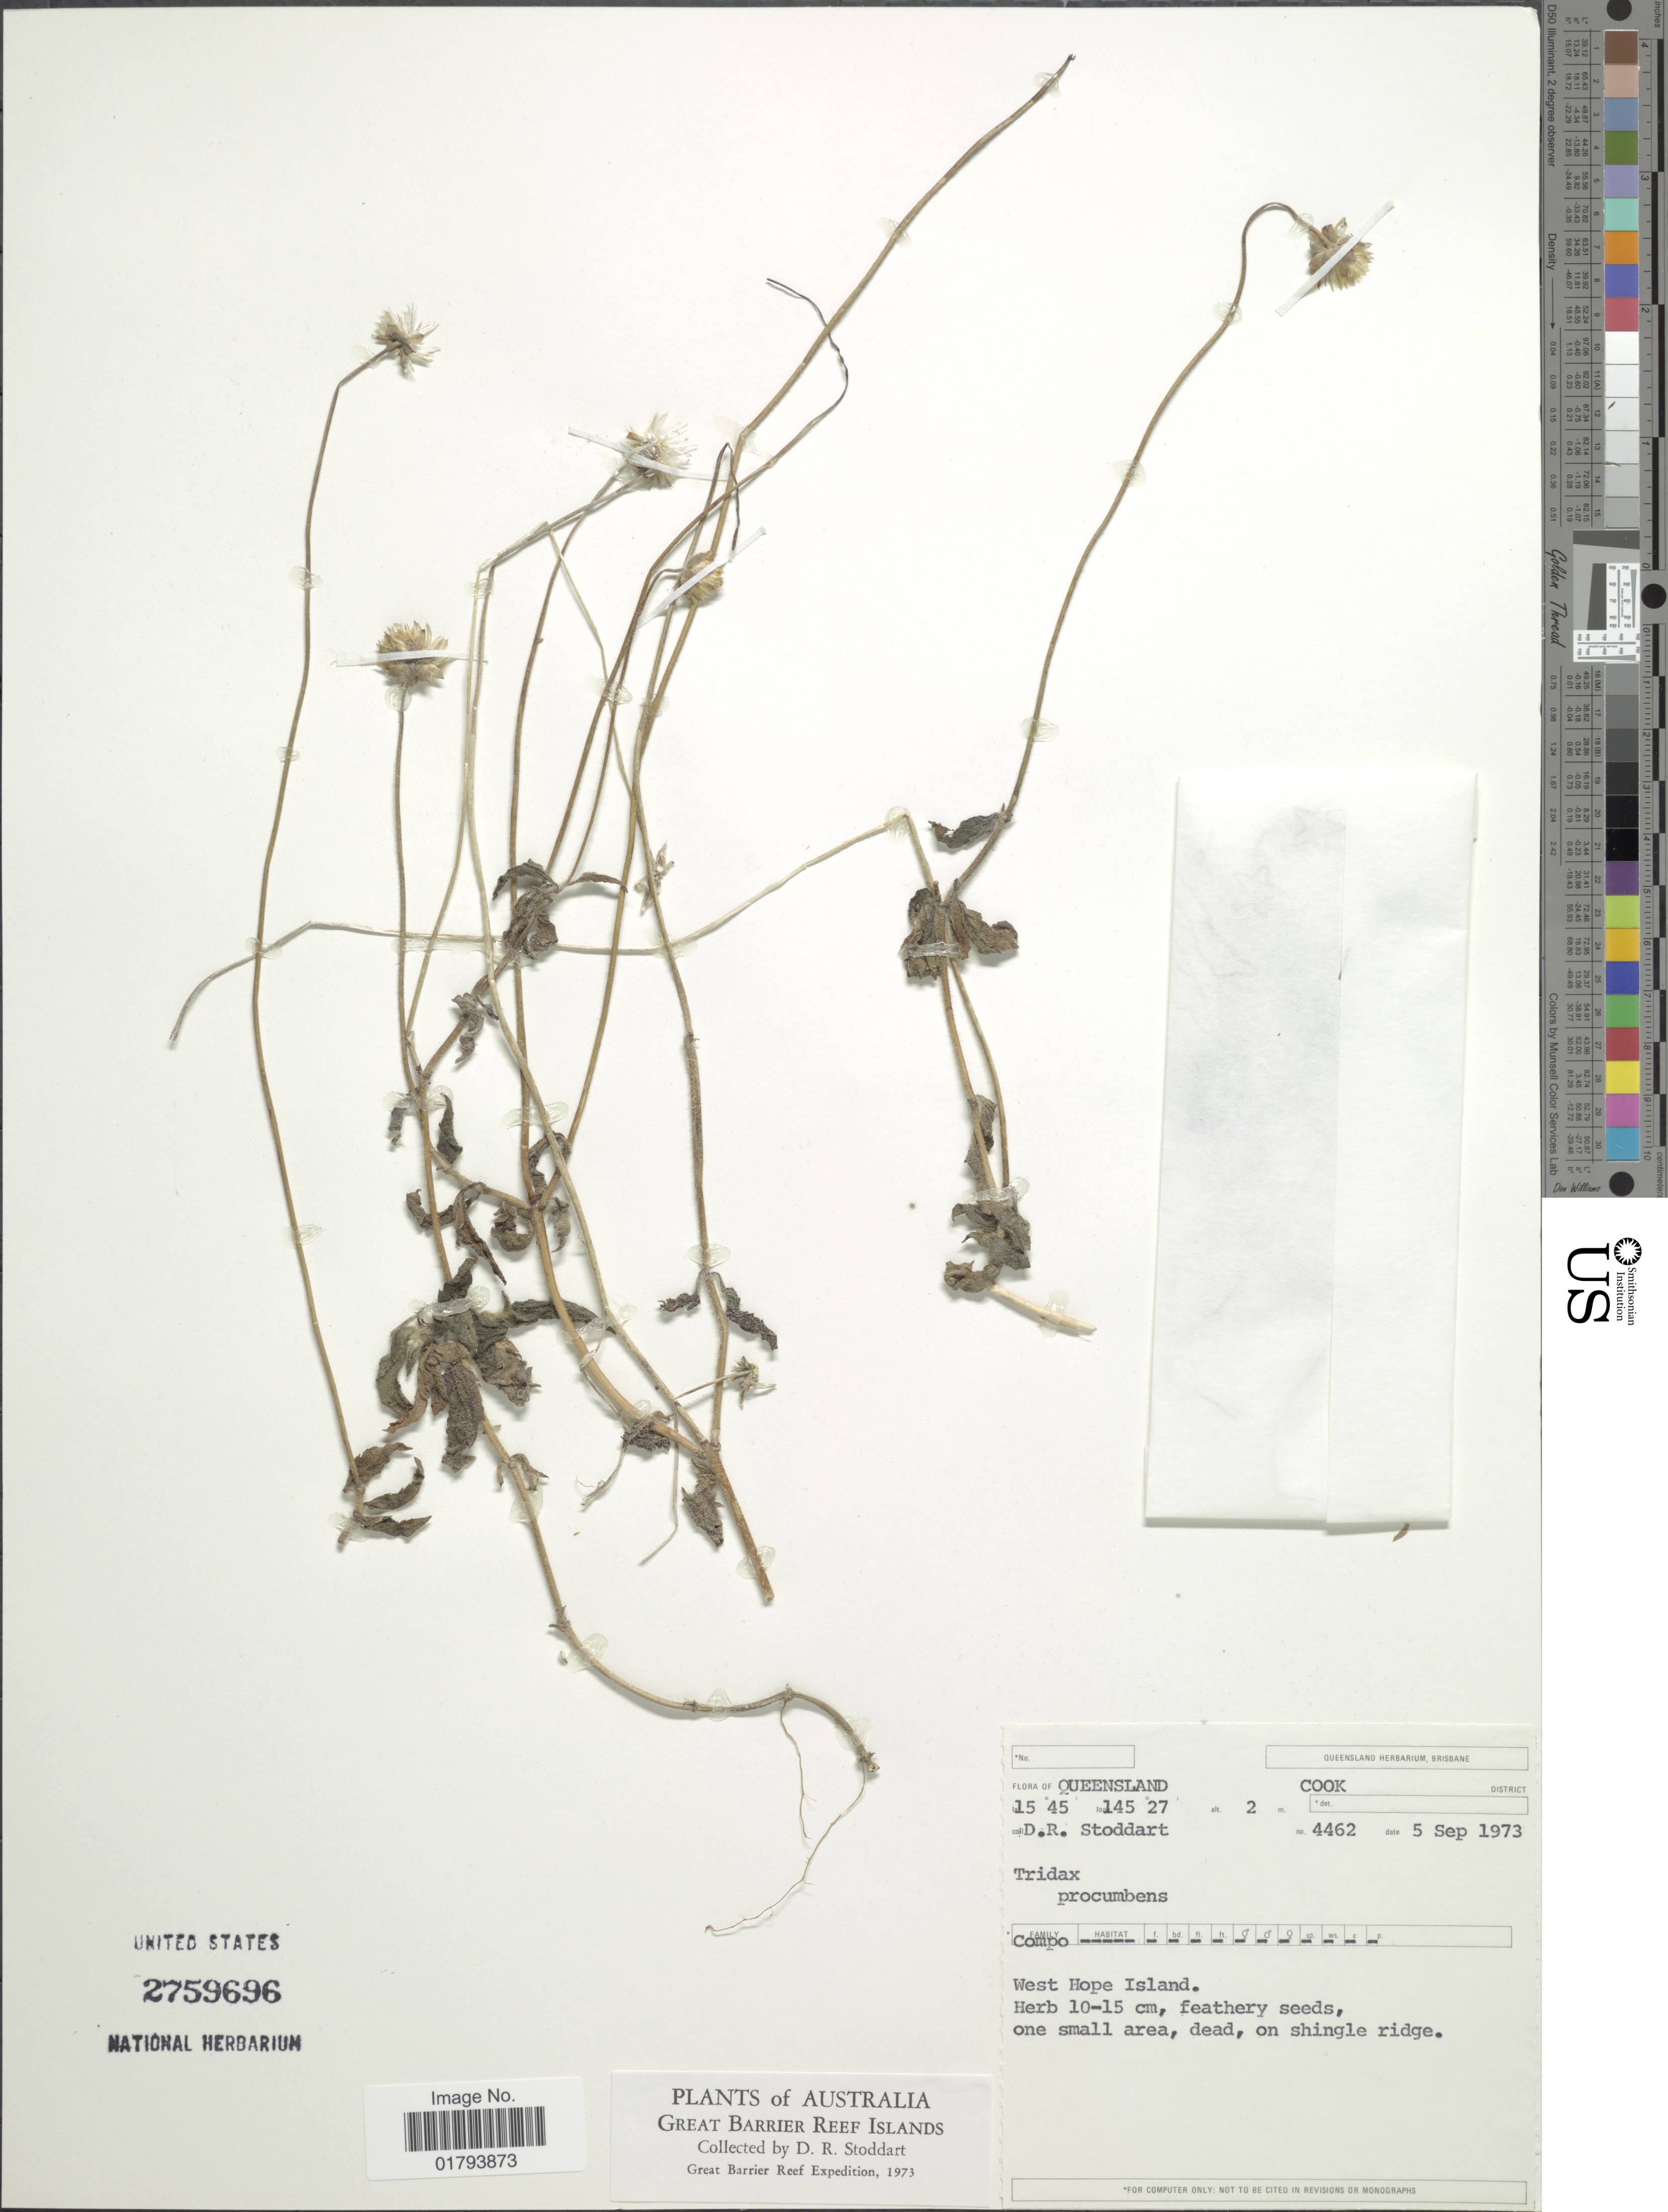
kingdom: Plantae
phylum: Tracheophyta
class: Magnoliopsida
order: Asterales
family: Asteraceae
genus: Tridax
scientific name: Tridax procumbens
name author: L.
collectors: D. R. Stoddart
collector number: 4462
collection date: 1973-09-05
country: Australia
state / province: Queensland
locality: Cook District, West Hope Island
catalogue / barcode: US 2759696